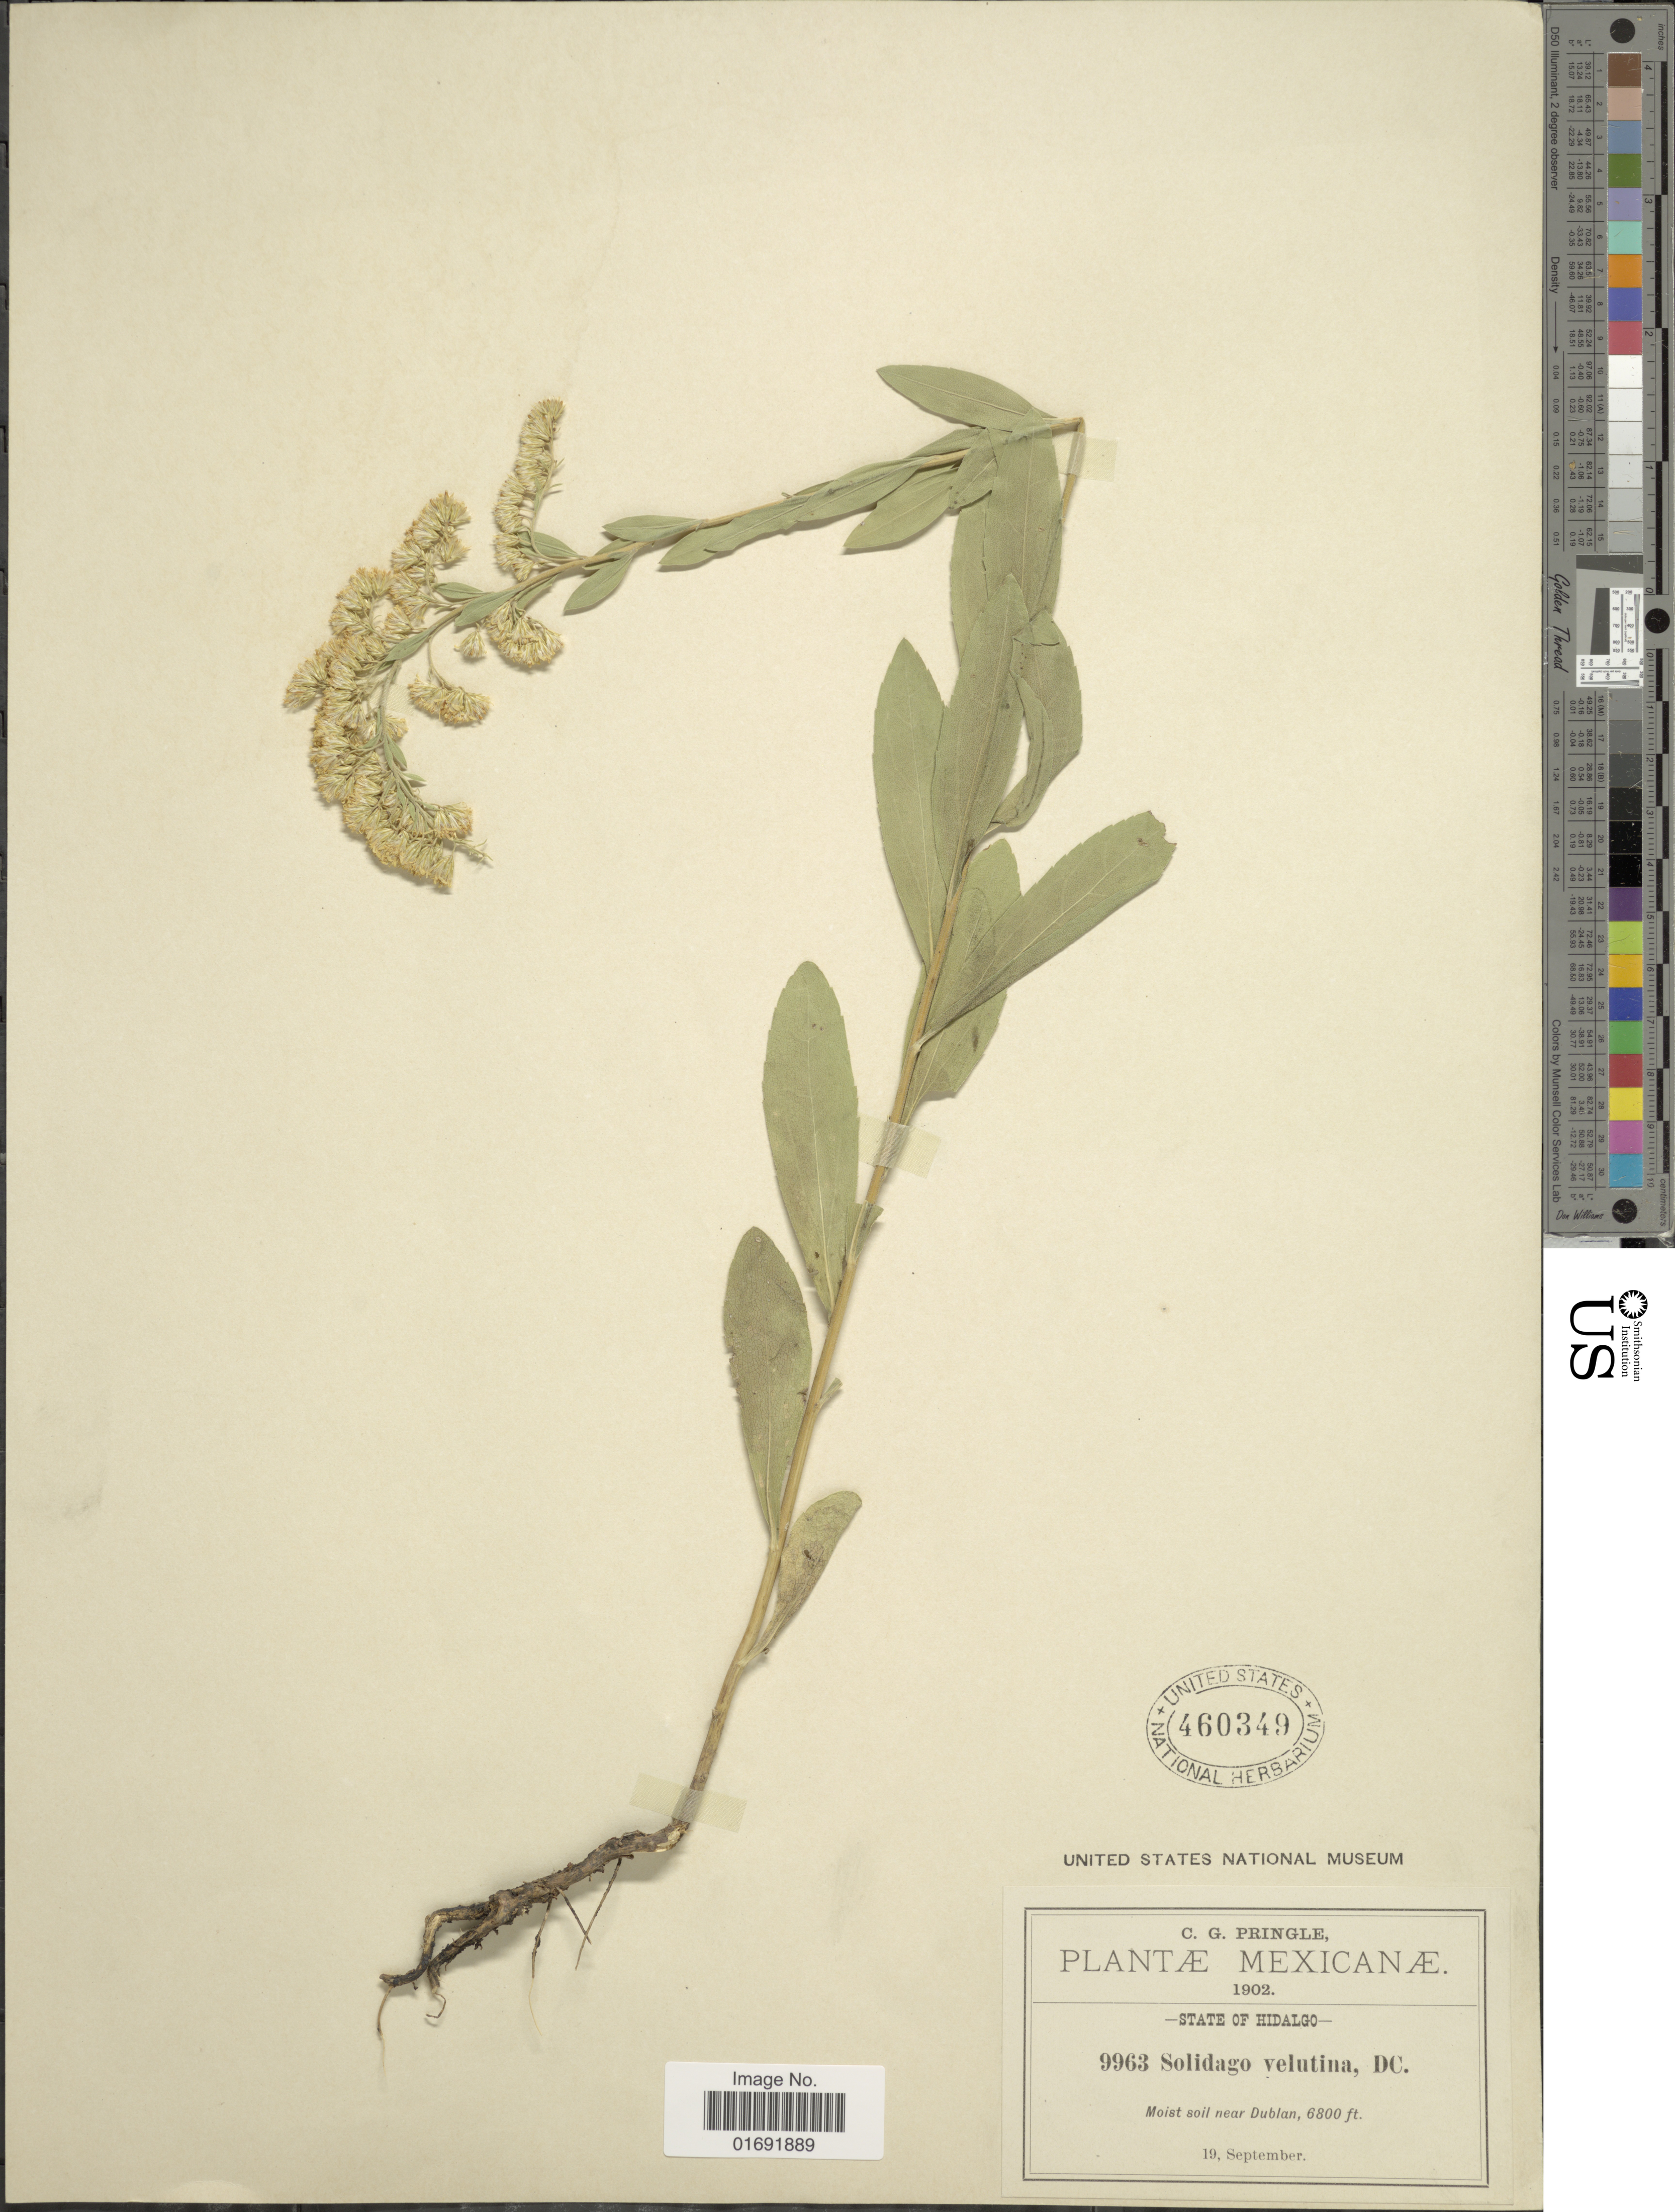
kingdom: Plantae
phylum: Tracheophyta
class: Magnoliopsida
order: Asterales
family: Asteraceae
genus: Solidago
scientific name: Solidago velutina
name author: DC.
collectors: C. G. Pringle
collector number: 9963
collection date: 1902-09-19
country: Mexico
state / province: Hidalgo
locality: Near Dublan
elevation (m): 2073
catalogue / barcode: US 460349